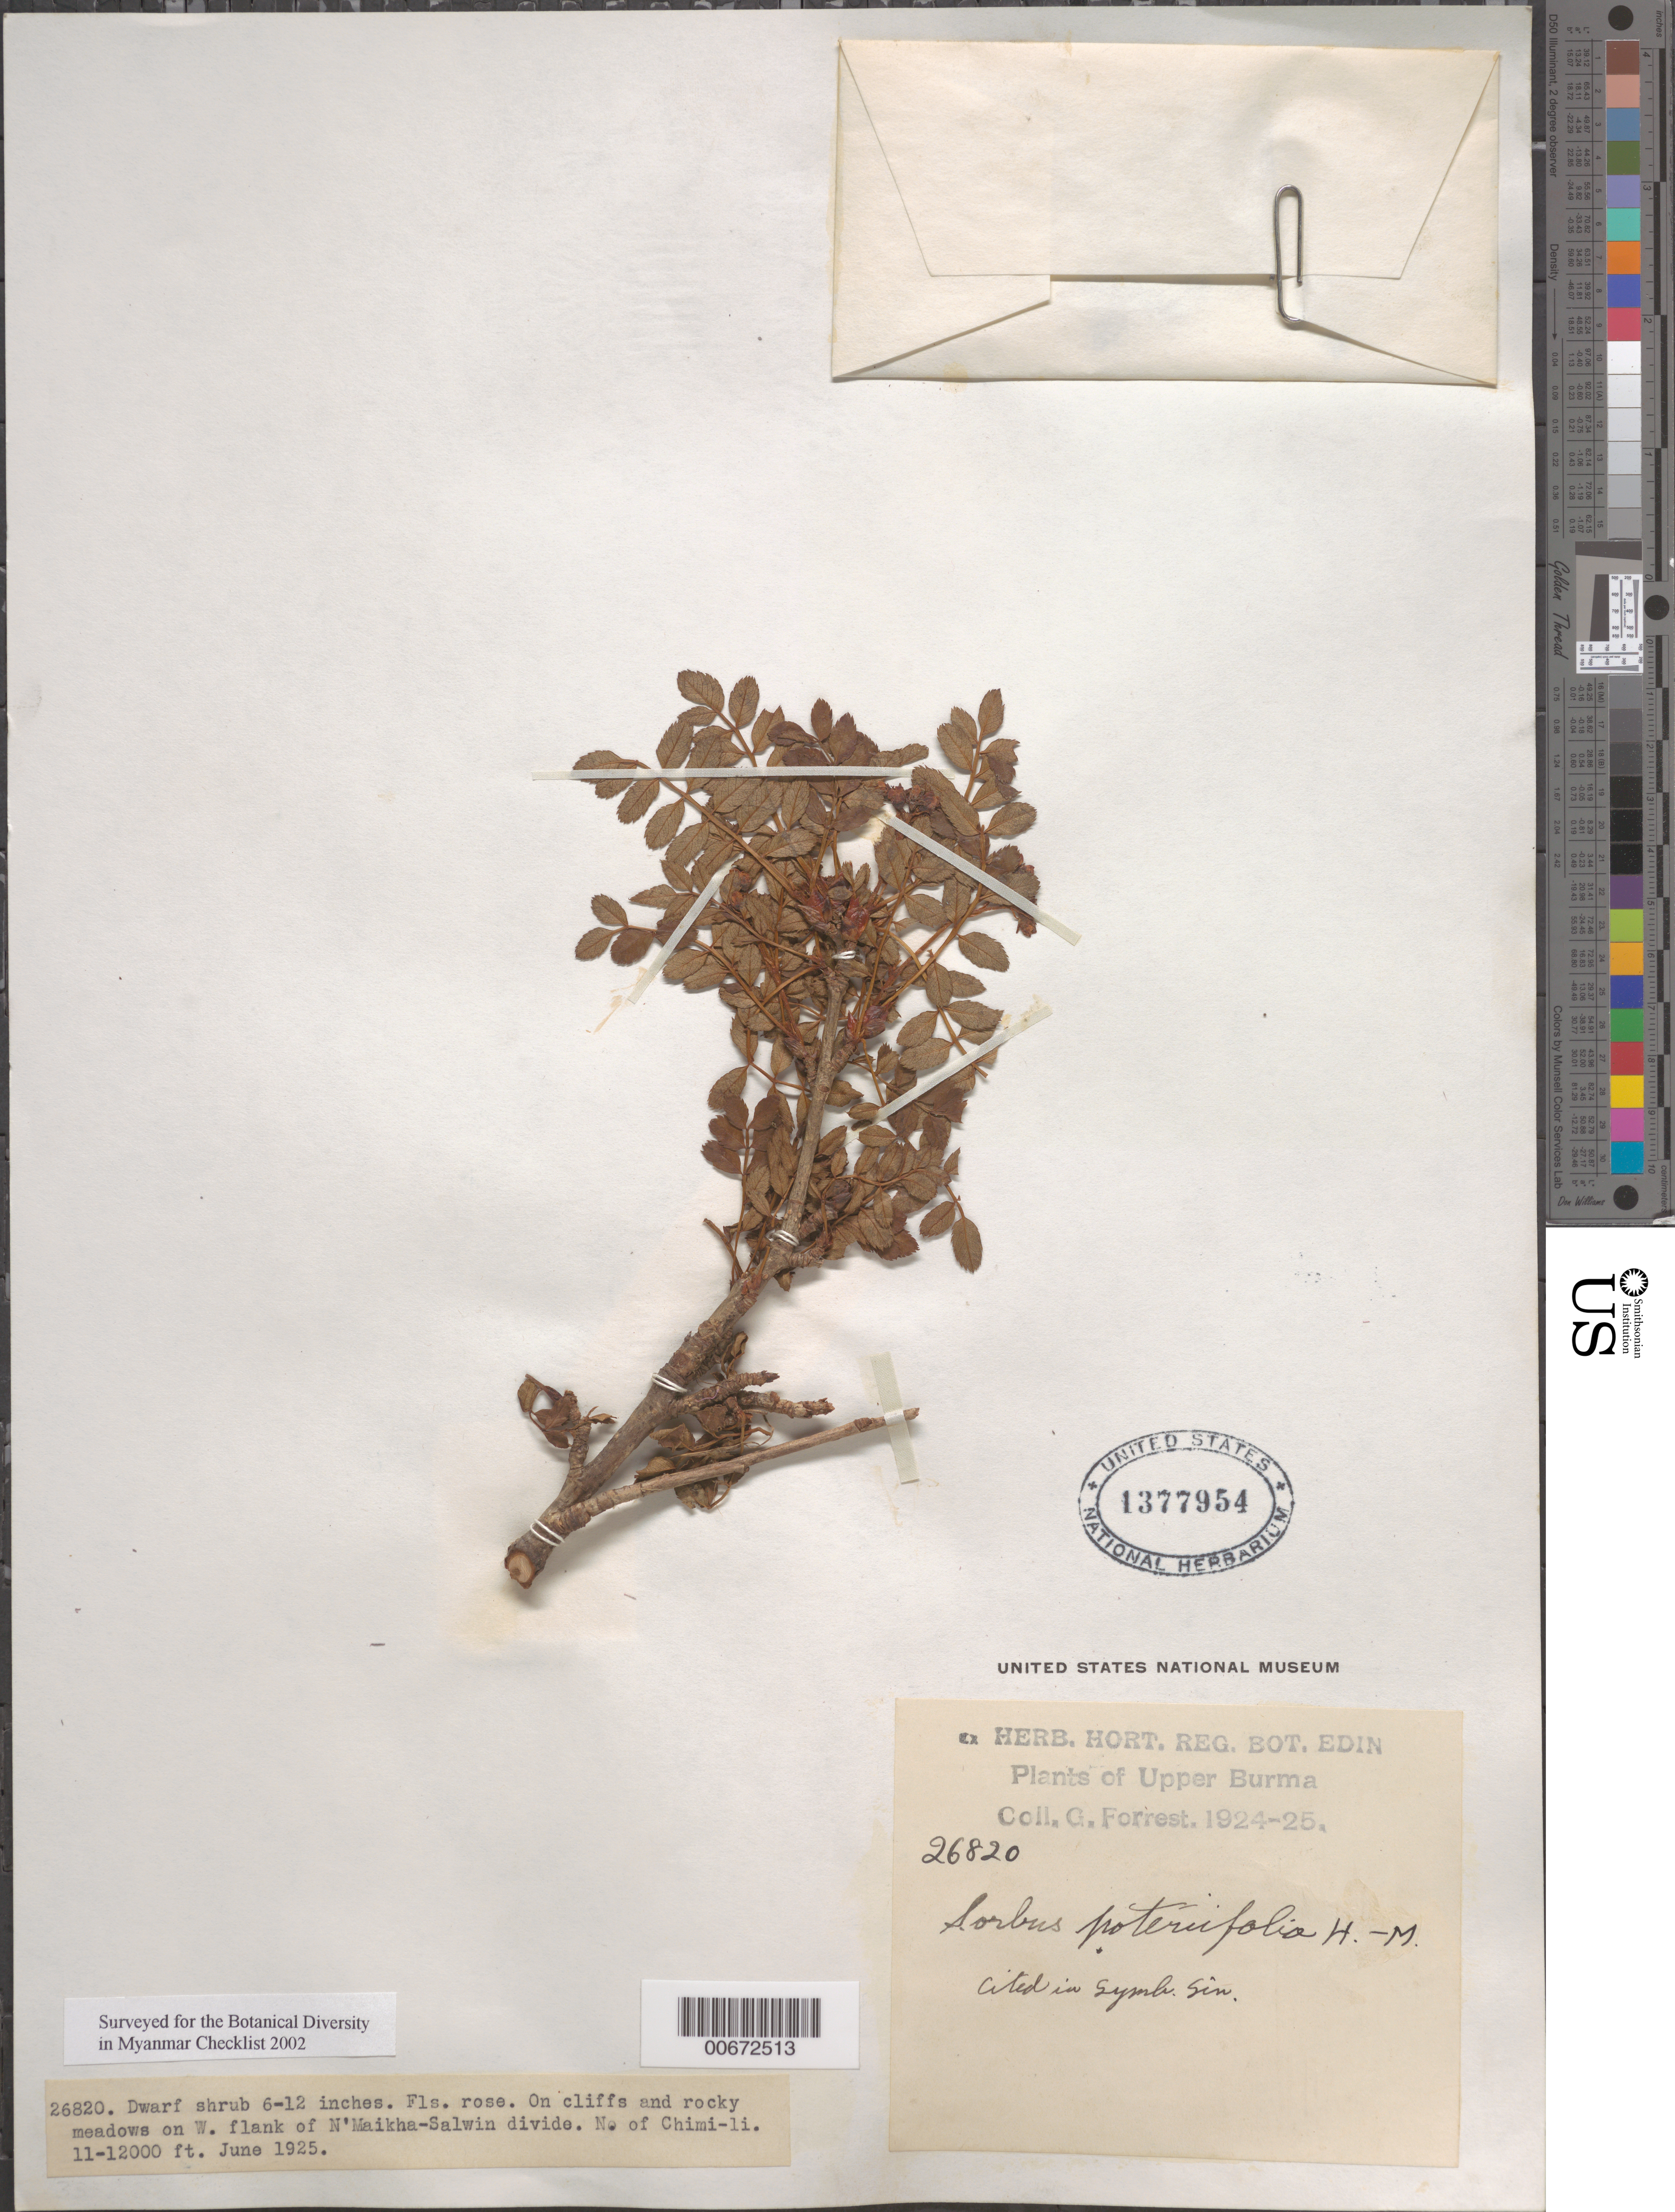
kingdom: Plantae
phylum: Tracheophyta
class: Magnoliopsida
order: Rosales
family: Rosaceae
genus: Sorbus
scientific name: Sorbus pteridophylla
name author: Hand.-Mazz.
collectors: G. Forrest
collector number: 26820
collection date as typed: Jun 1925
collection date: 1925-06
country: Myanmar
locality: Upper Burma, W flank of N'Maikha-Salwin Divide.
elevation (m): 3353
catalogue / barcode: US 1377954